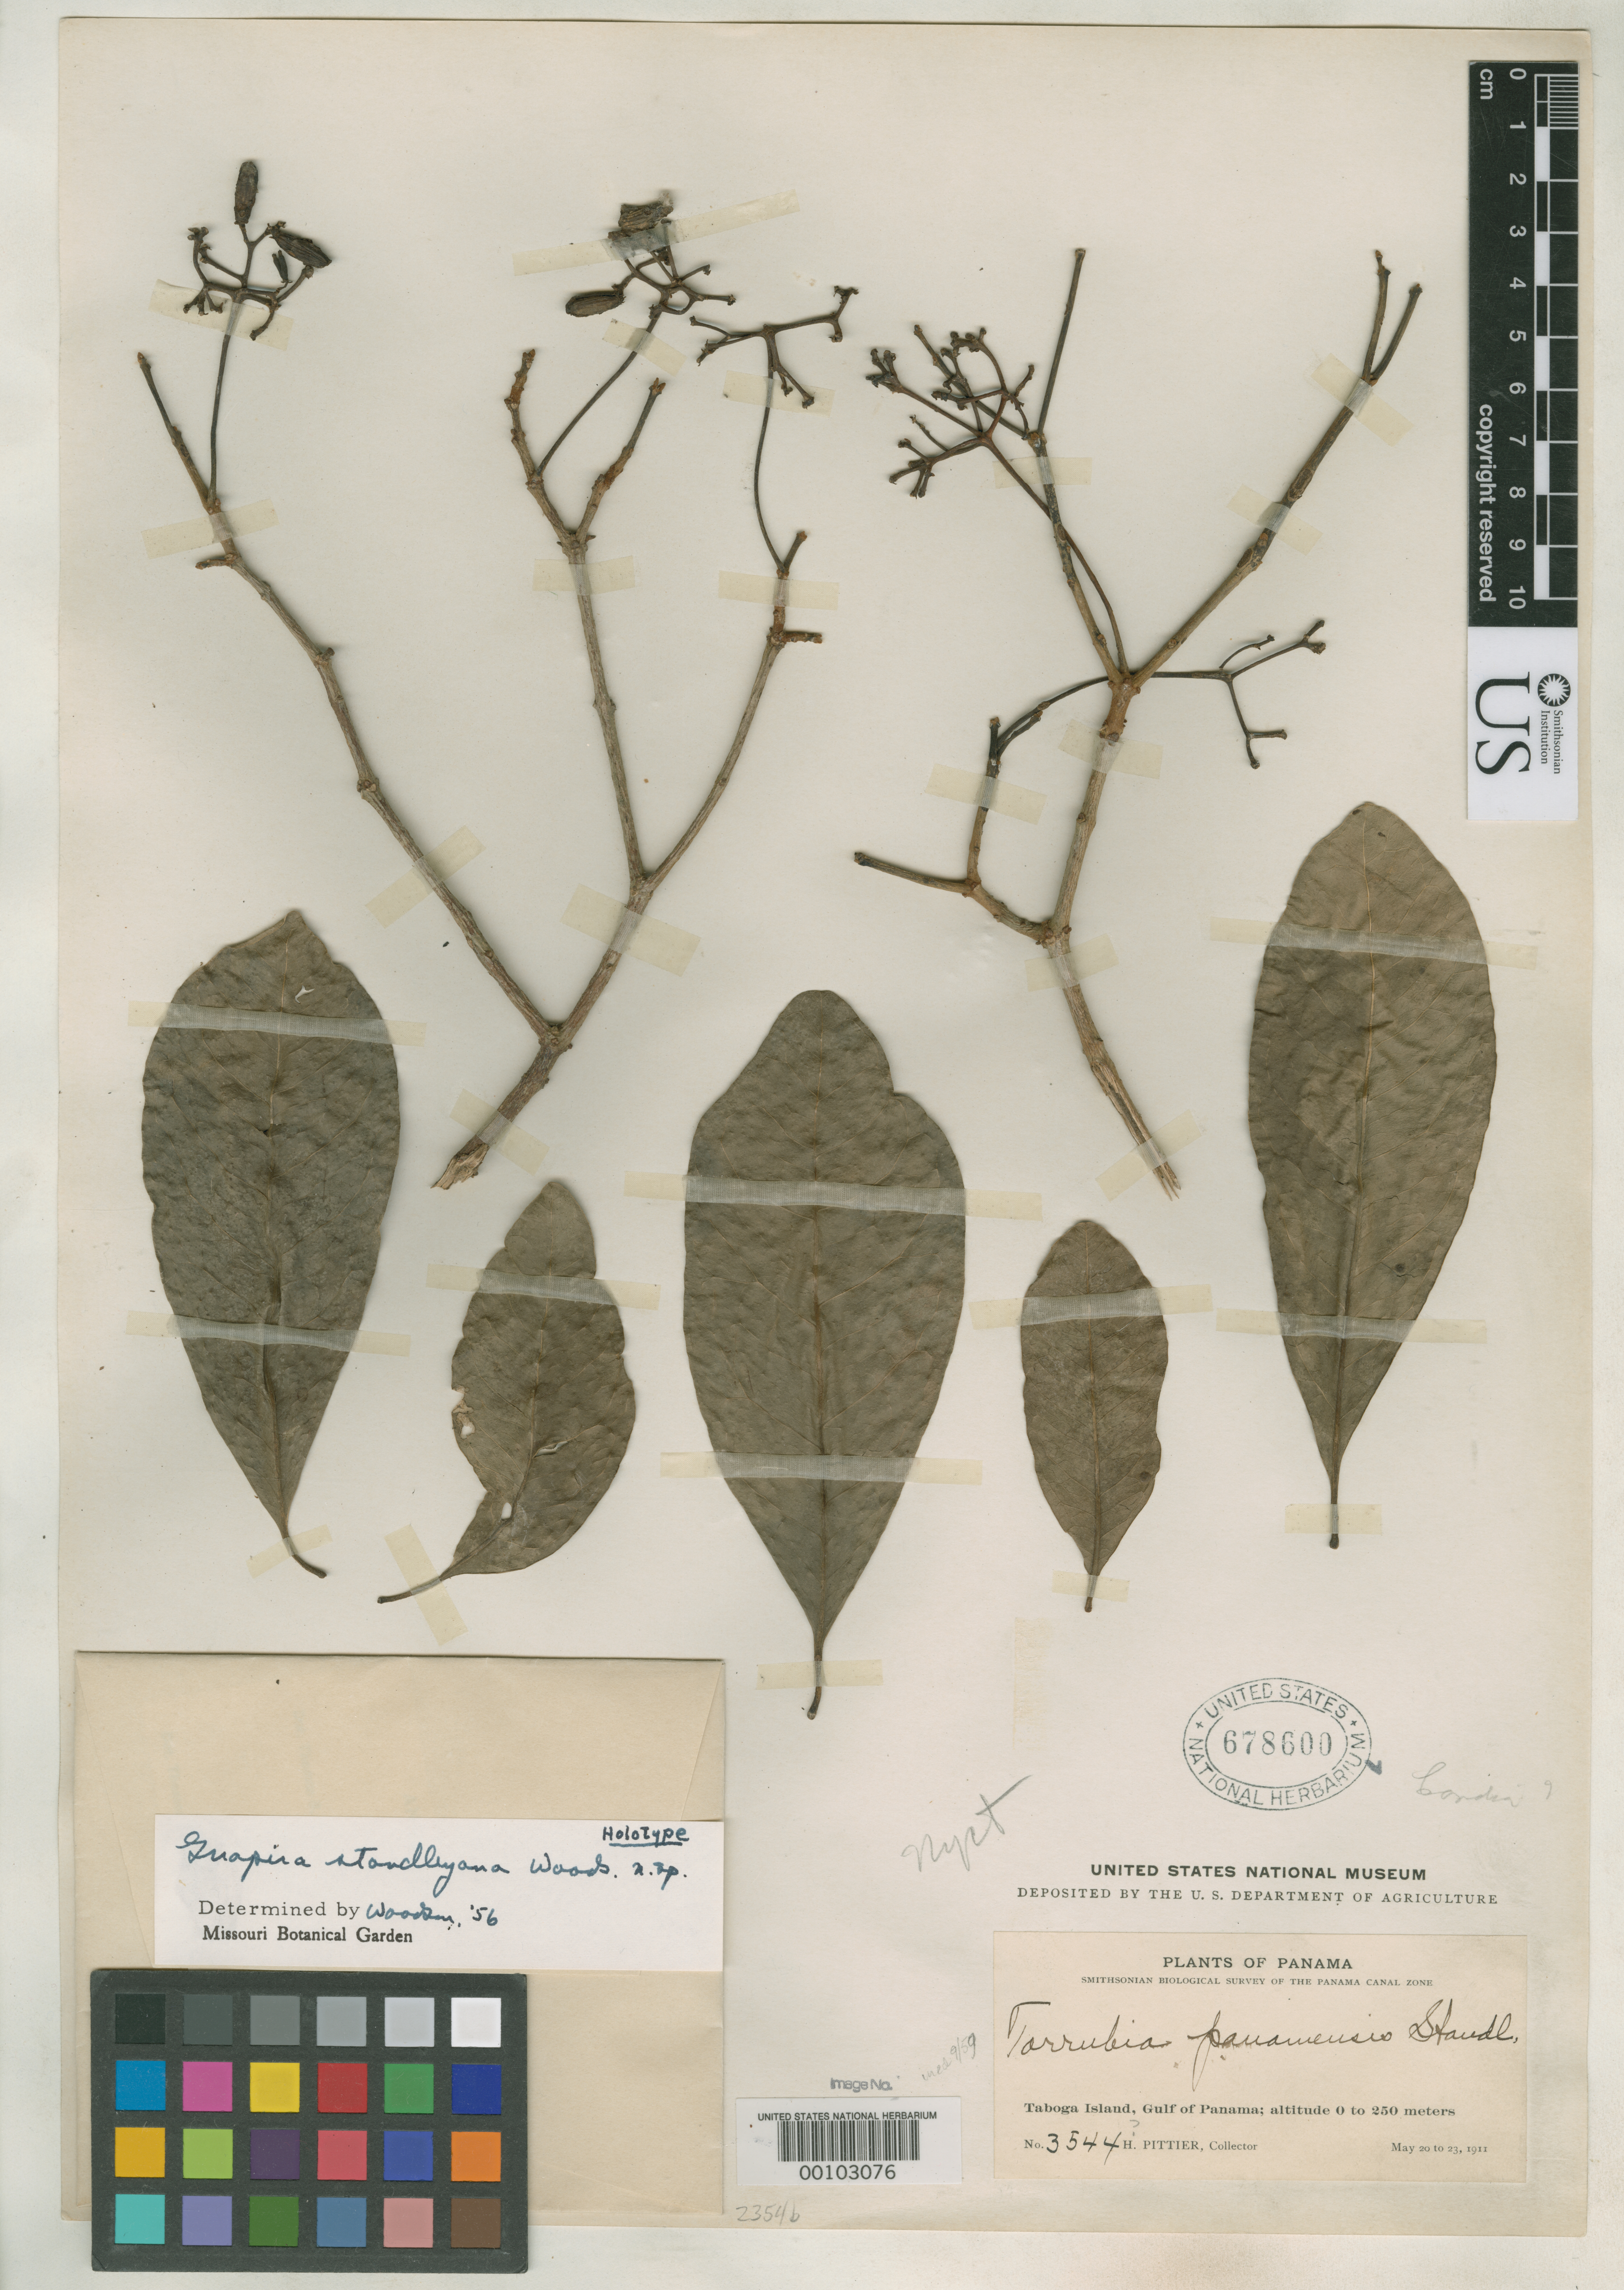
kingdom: Plantae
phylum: Tracheophyta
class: Magnoliopsida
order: Caryophyllales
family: Nyctaginaceae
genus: Guapira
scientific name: Guapira standleyana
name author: Woodson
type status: Holotype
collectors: H. F. Pittier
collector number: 3544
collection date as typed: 20 May 1911 to 23 May 1911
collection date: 1911-05-20/1911-05-23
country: Panama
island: Taboga Island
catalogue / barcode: US 678600